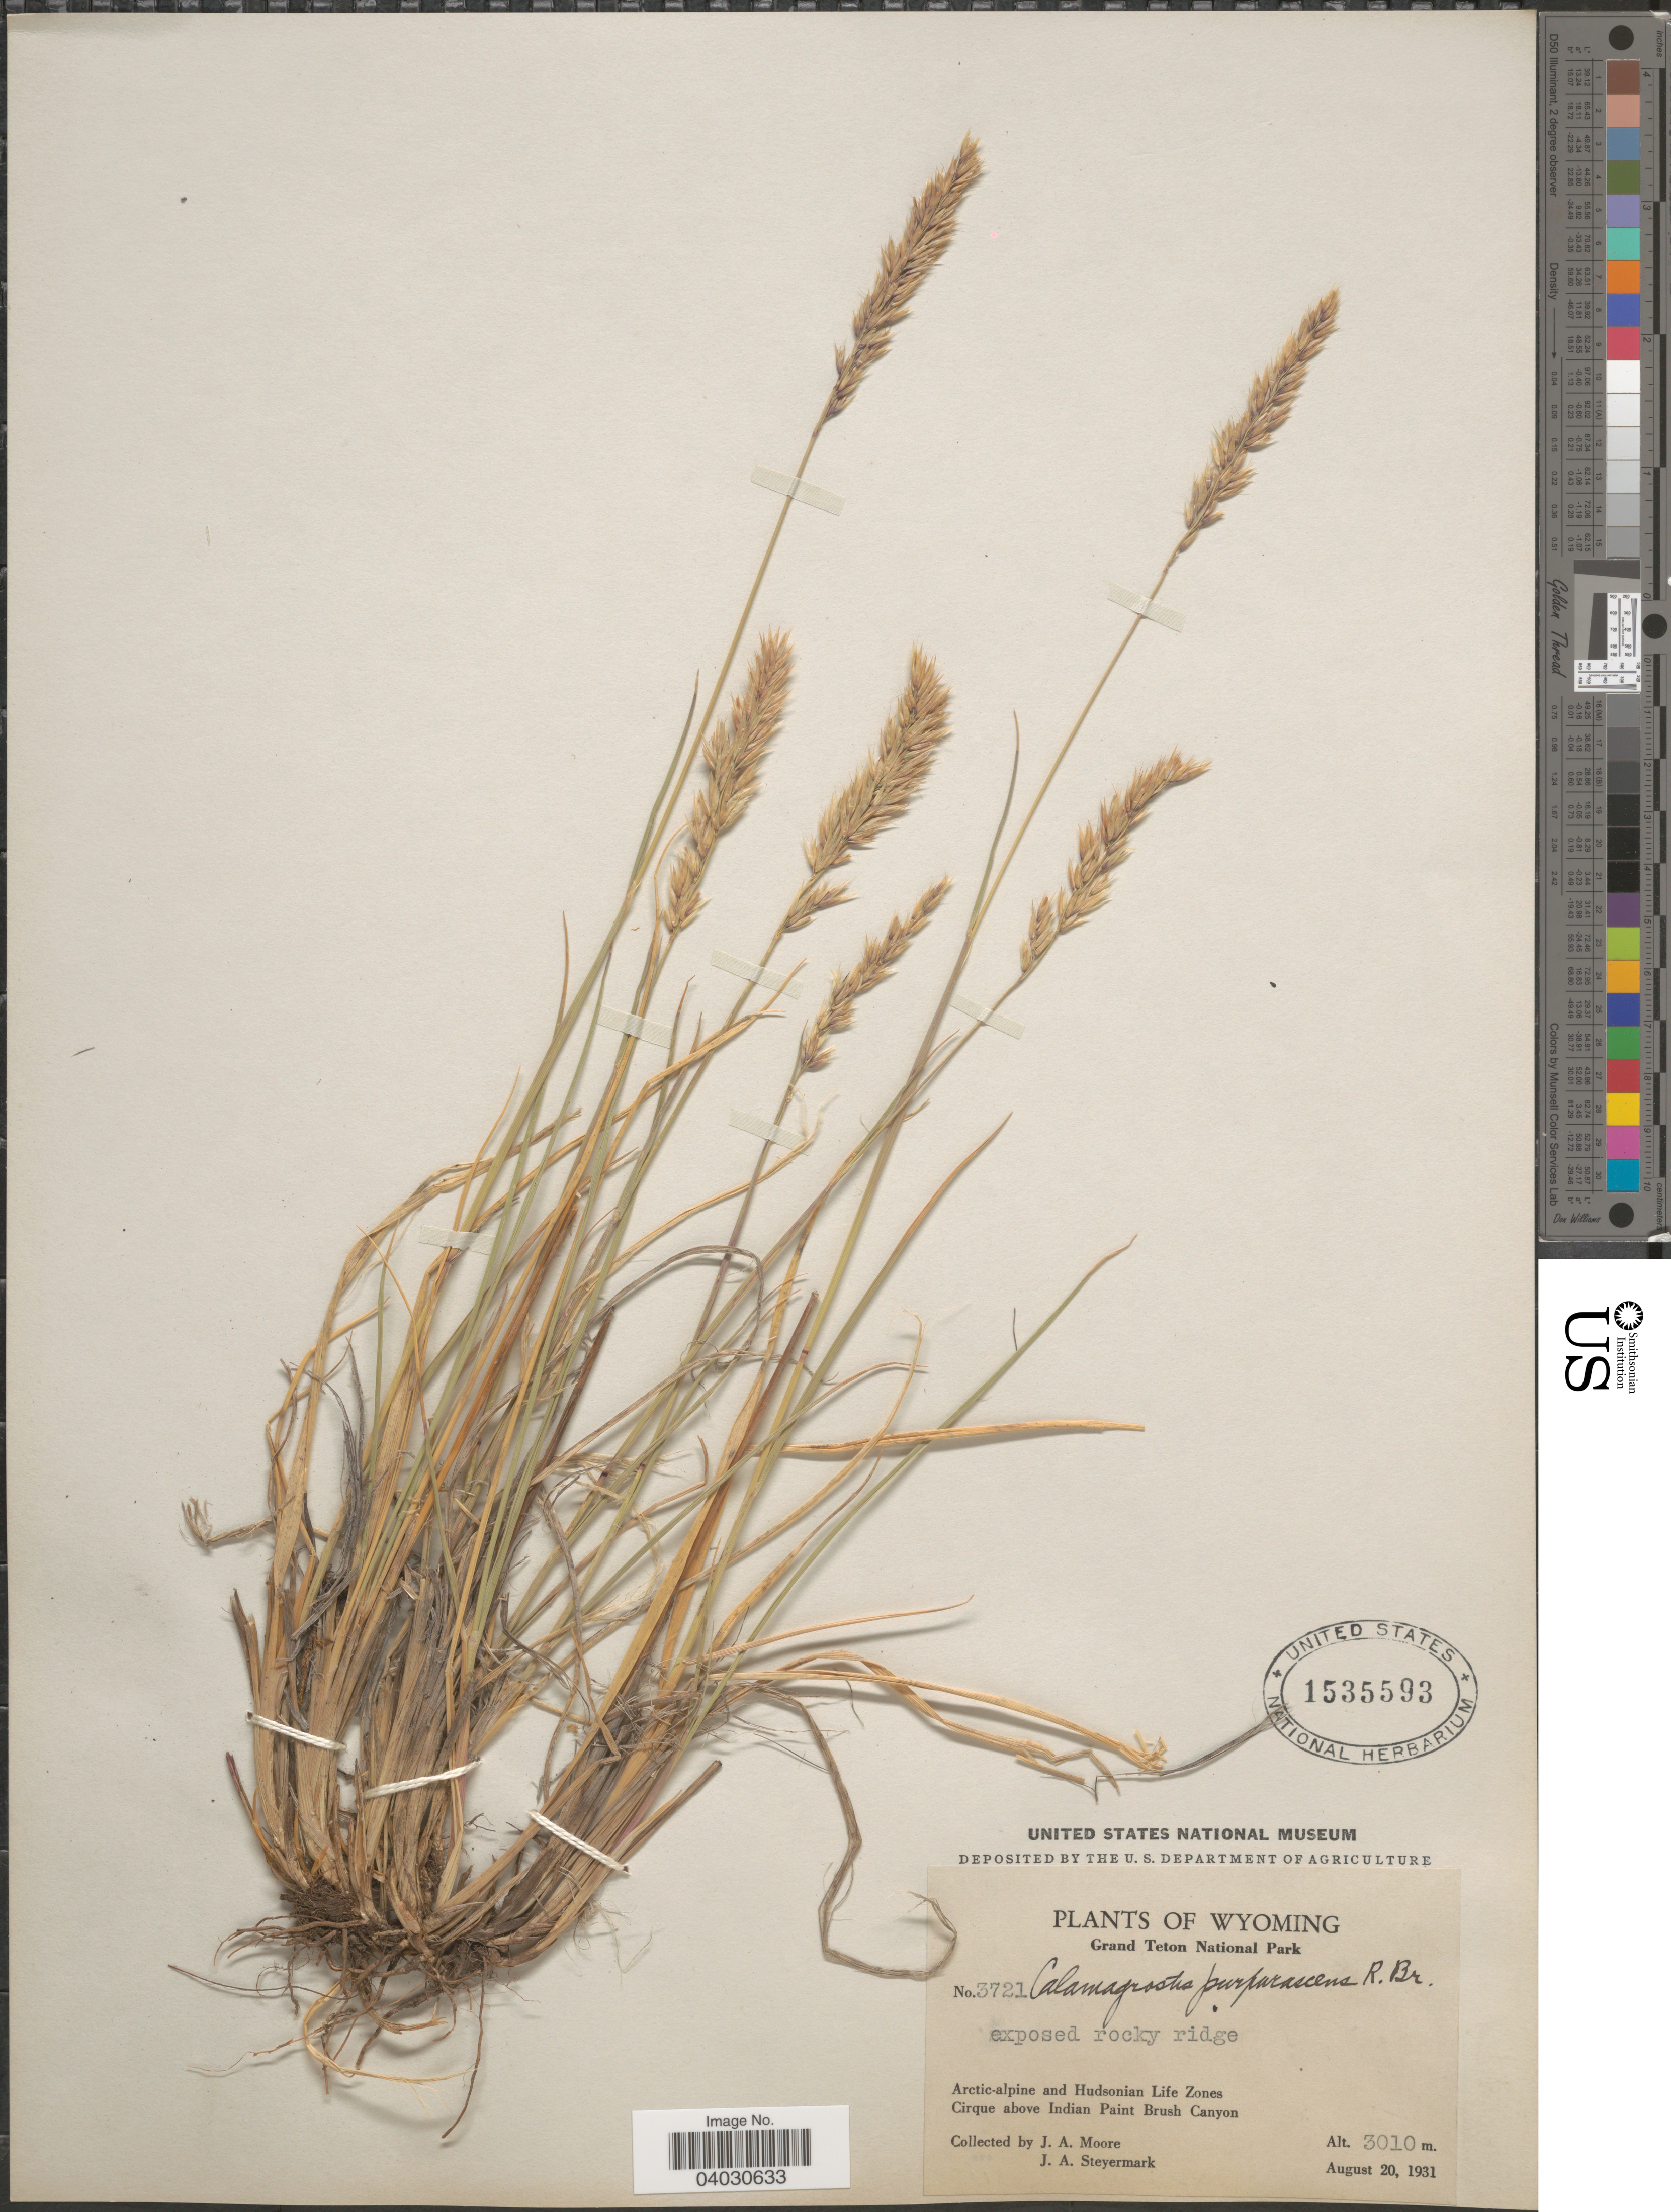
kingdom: Plantae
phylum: Tracheophyta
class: Liliopsida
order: Poales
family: Poaceae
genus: Calamagrostis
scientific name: Calamagrostis purpurascens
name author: R. Br.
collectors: J. A. Moore & J. Steyermark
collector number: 3721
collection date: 1931-08-20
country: United States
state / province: Wyoming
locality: Grand Teton National Park. Arctic-alpine and Hudsonian Life Zones. Cirque above Indian Paint Brush Canyon.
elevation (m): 3010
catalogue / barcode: US 1535593